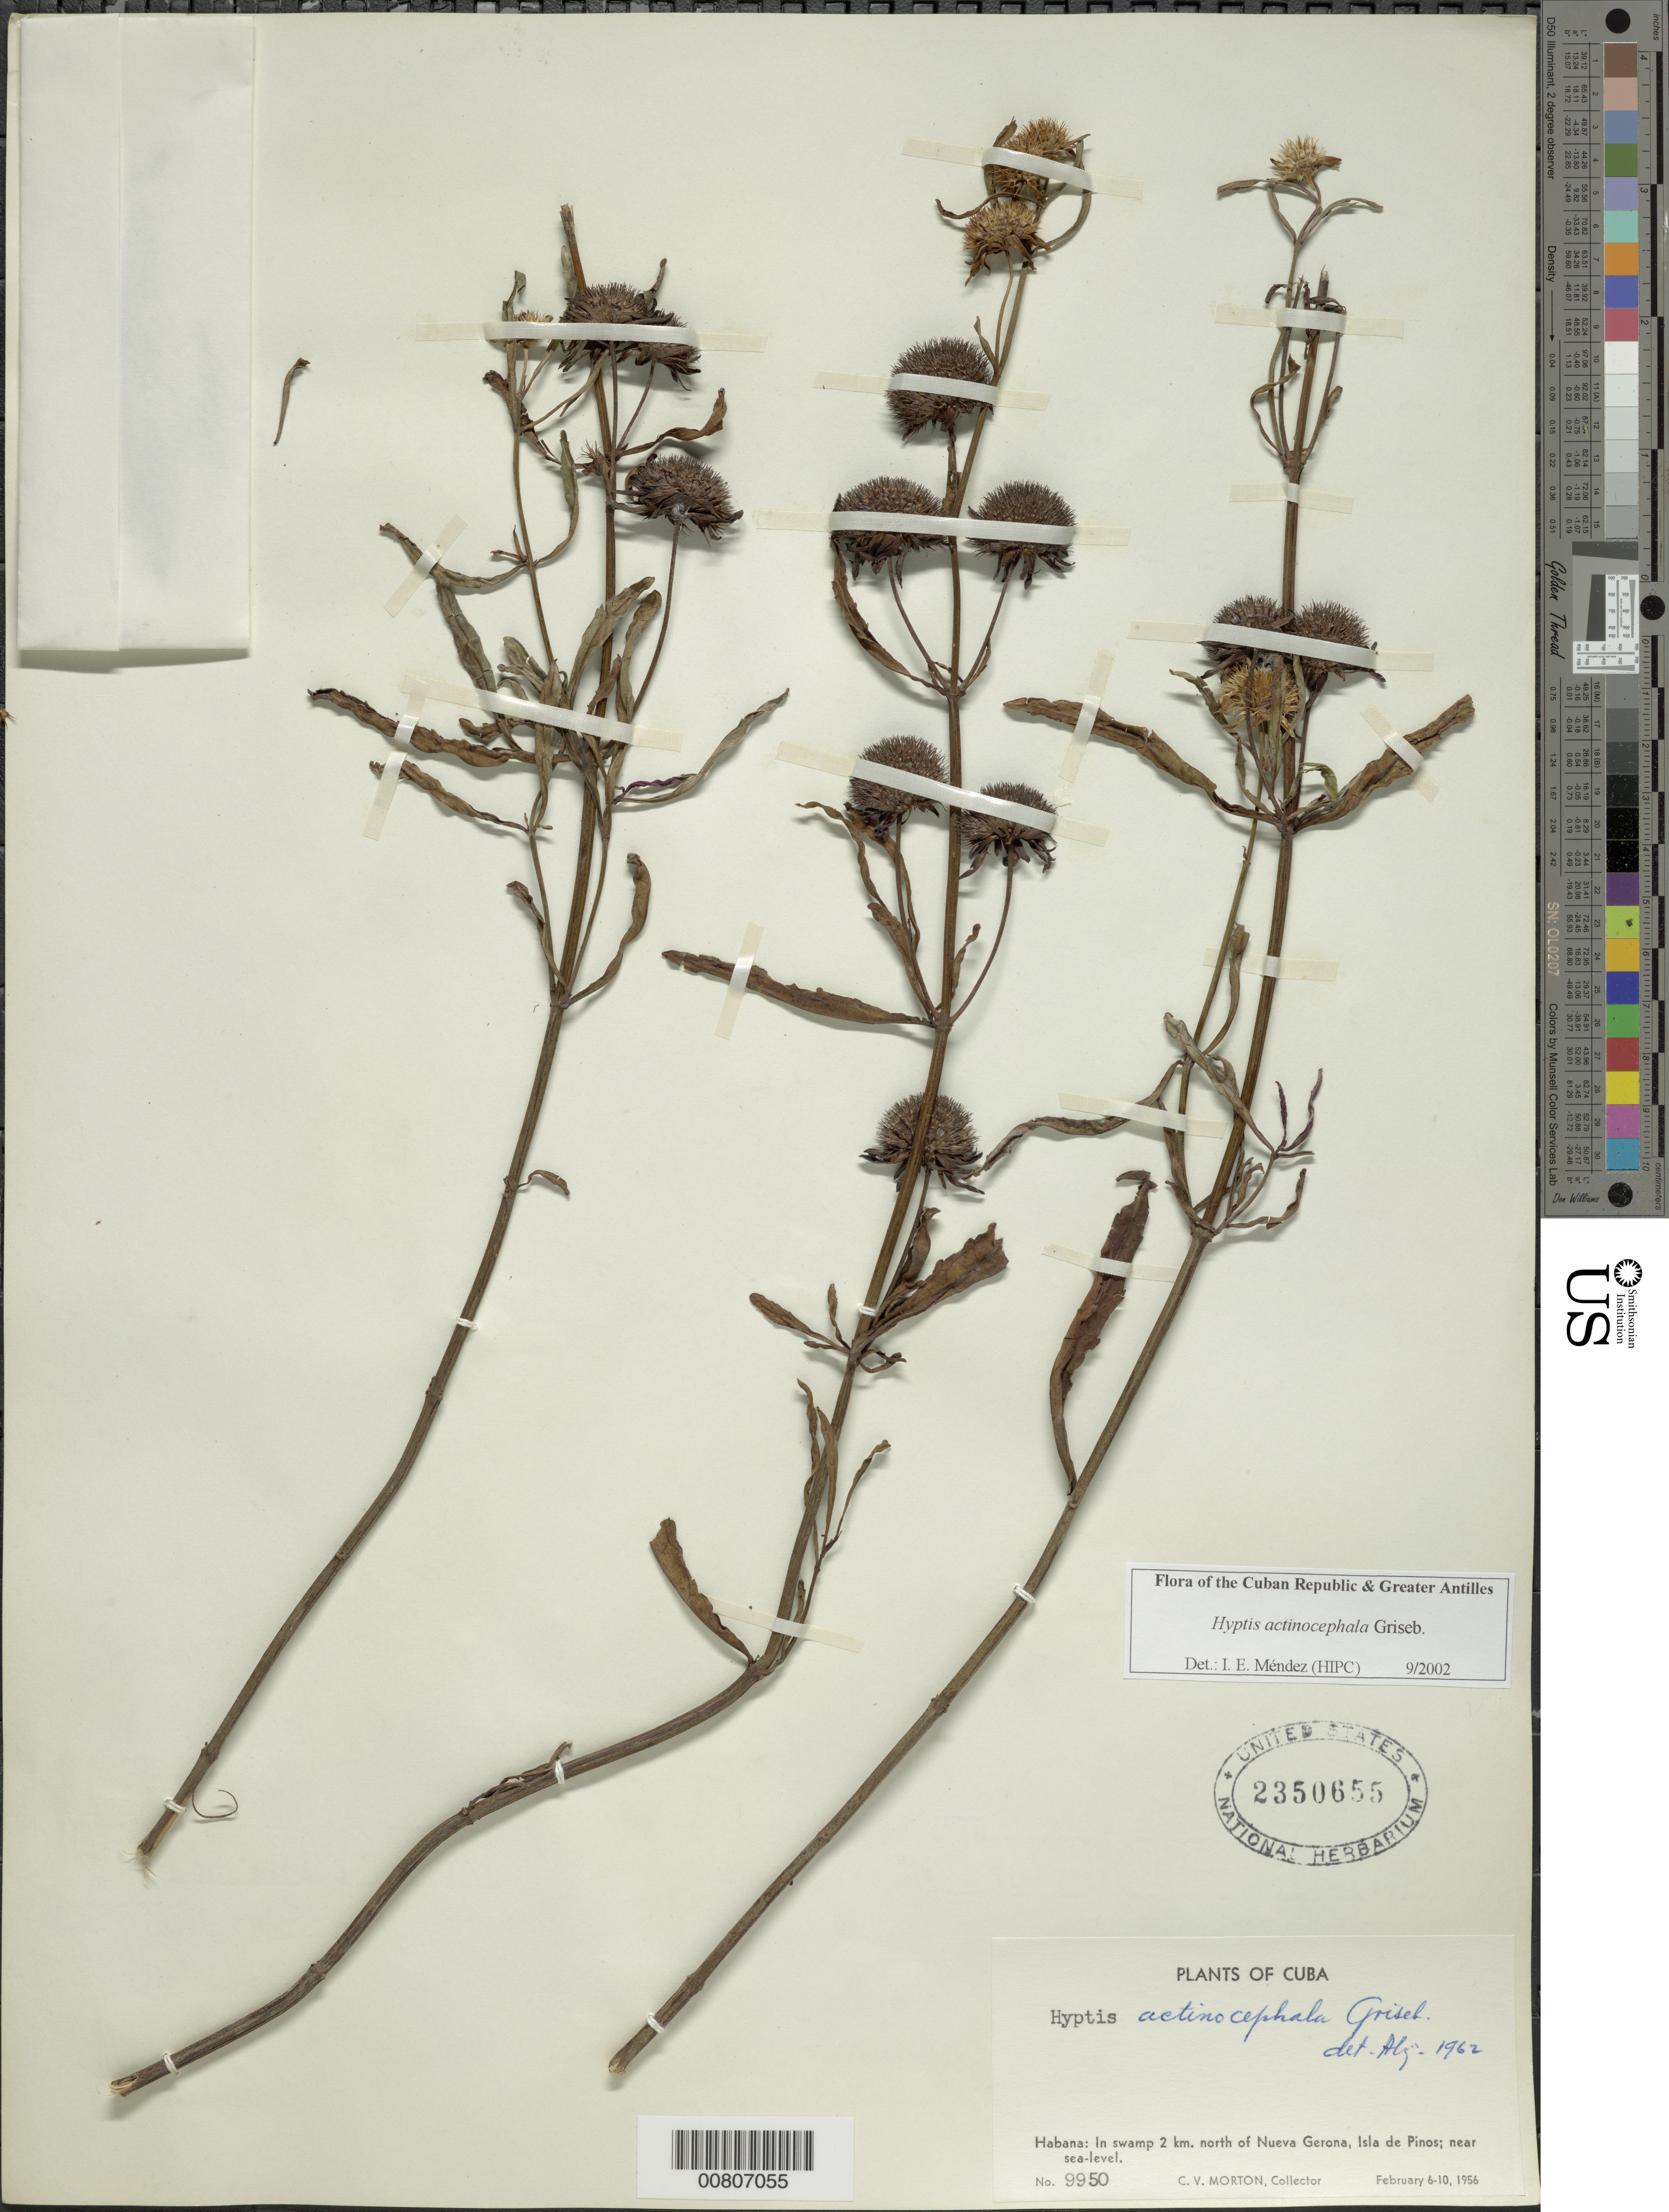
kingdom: Plantae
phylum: Tracheophyta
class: Magnoliopsida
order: Lamiales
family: Lamiaceae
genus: Hyptis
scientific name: Hyptis actinocephala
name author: Griseb.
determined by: Méndez, Isidro E., (HIPC)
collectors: C. V. Morton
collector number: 9950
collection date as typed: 06 Feb 1956 to 10 Feb 1956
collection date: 1956-02-06/1956-02-10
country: Cuba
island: Isla de la Juventud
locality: Isla de Pinos, 2 km N of Nueva Gerona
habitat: Swamp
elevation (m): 0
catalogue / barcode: US 2350655